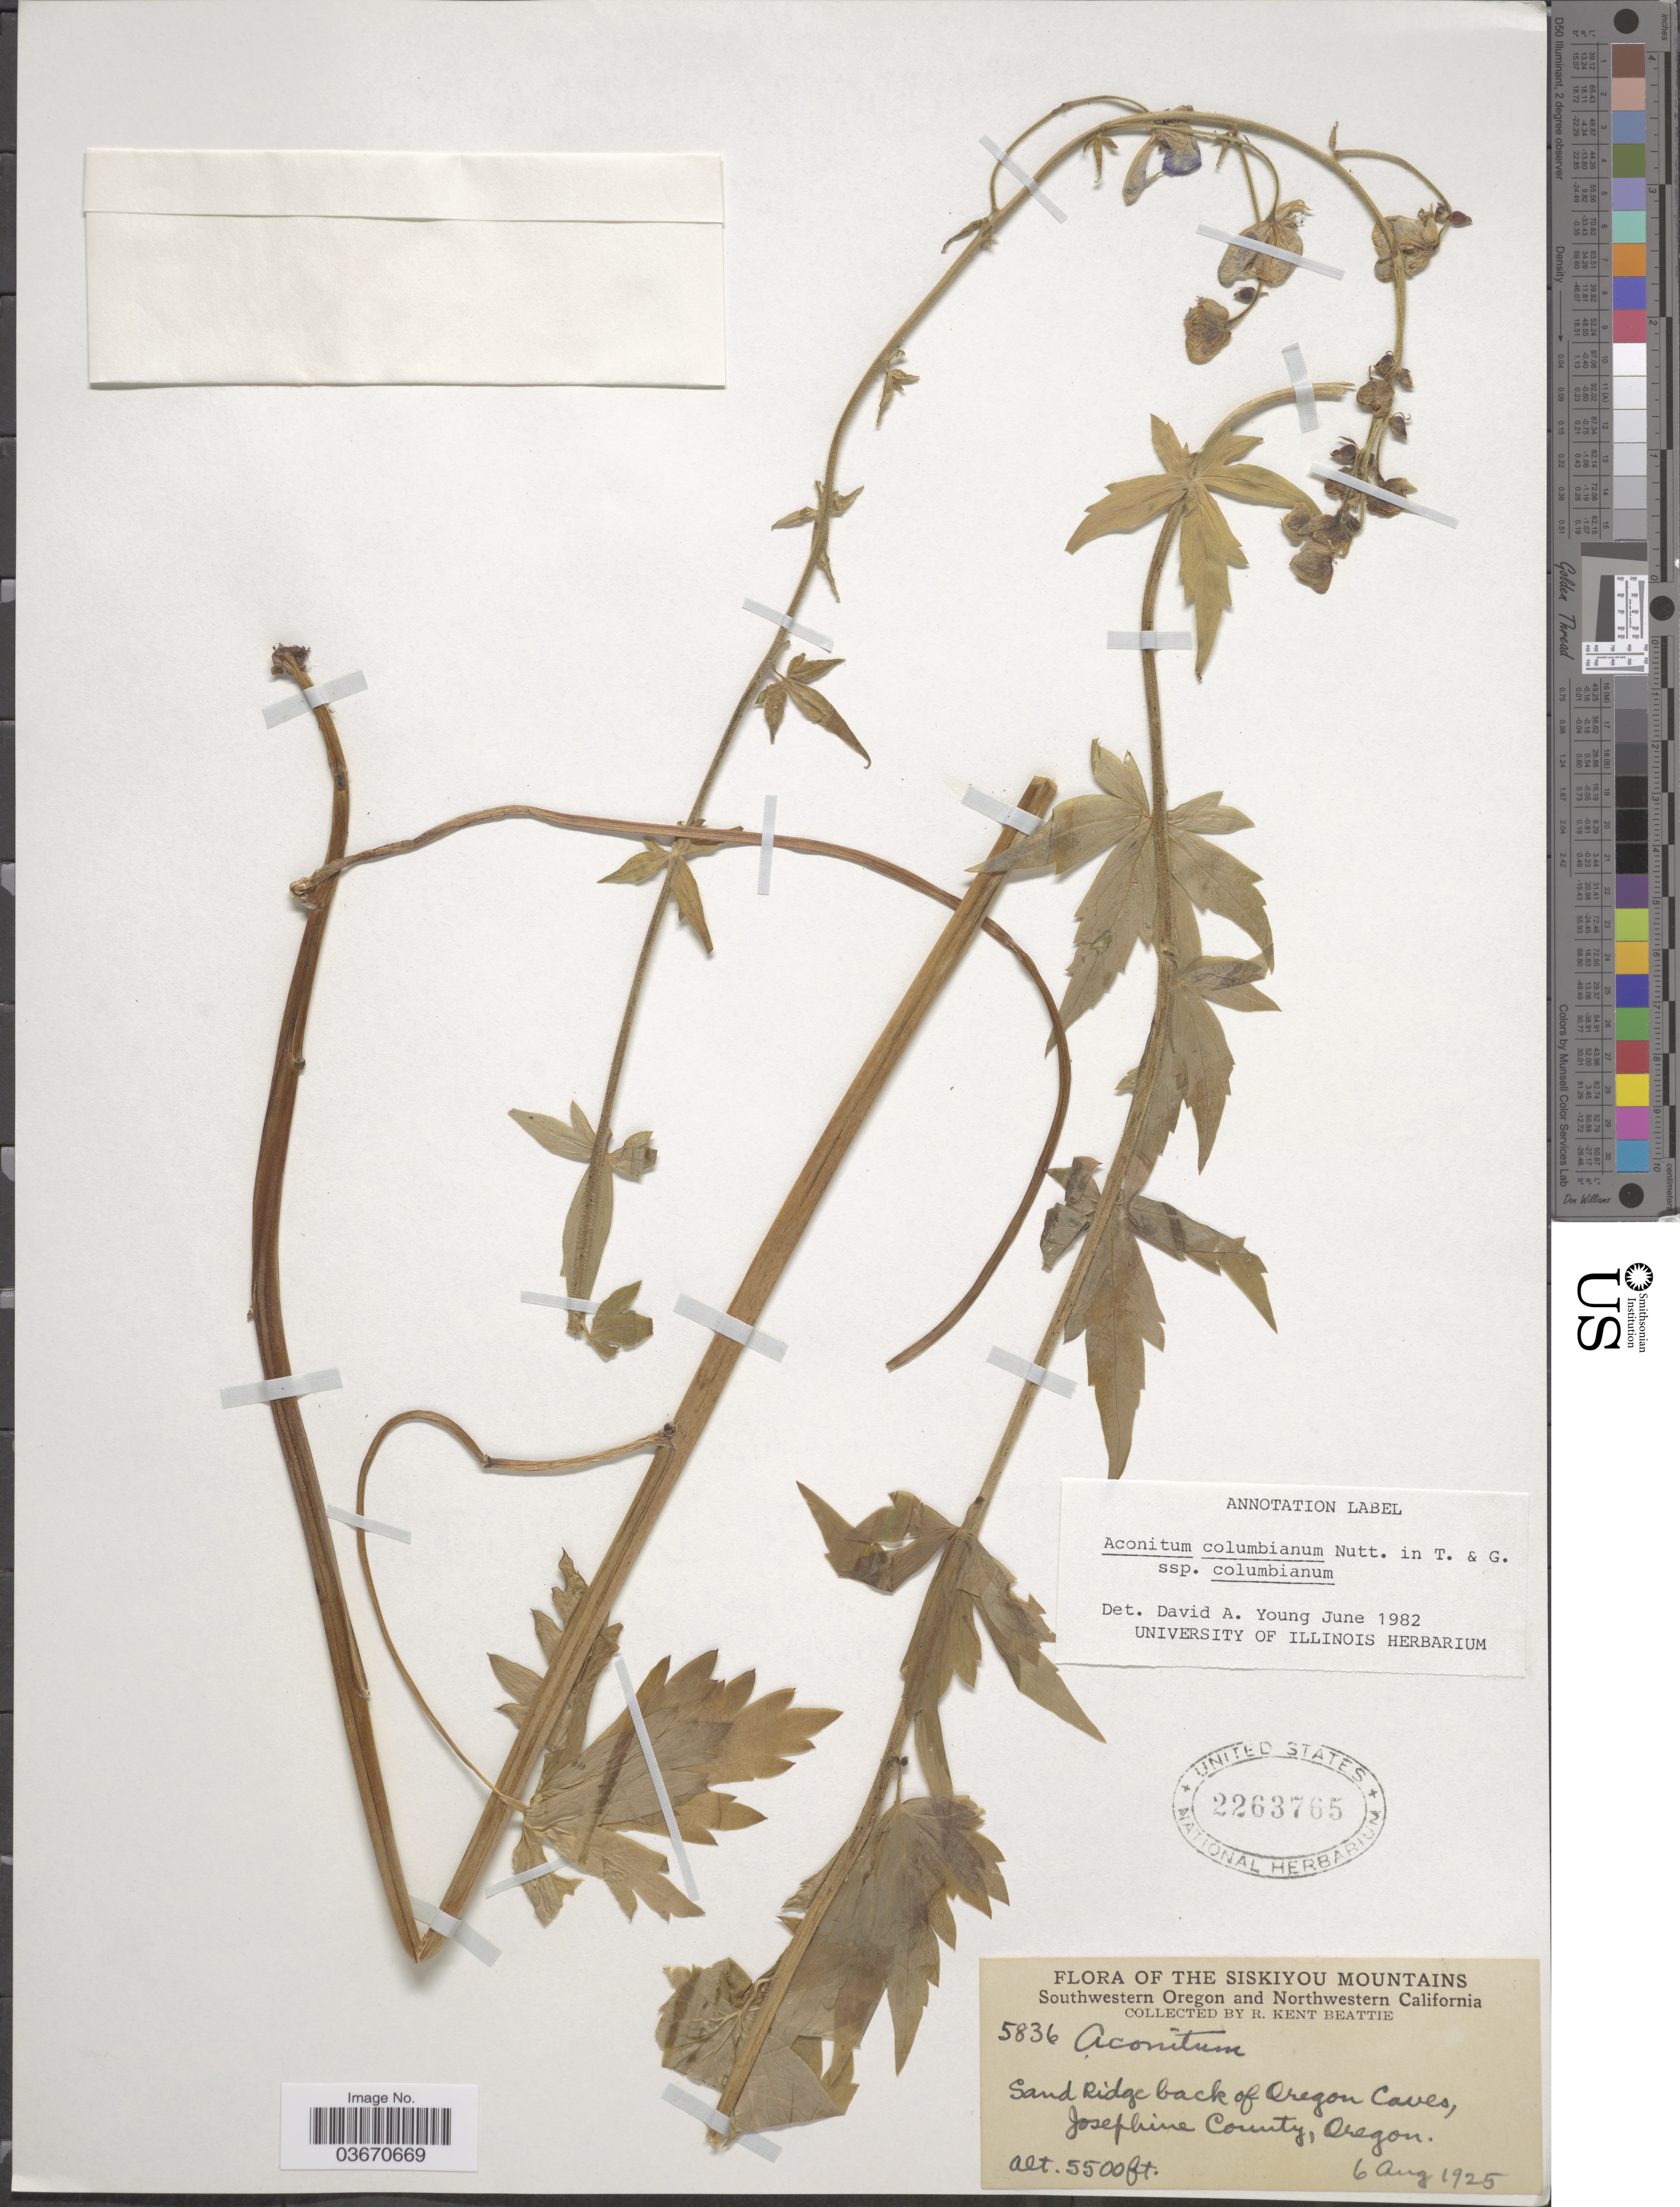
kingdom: Plantae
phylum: Tracheophyta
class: Magnoliopsida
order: Ranunculales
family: Ranunculaceae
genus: Aconitum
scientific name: Aconitum columbianum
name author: Nutt.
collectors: R. K. Beattie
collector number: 5836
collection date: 1925-08-06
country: United States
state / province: Oregon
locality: The Siskiyou Mountains. Southwestern Oregon. Sand Ridge back of Oregon Caves, Josephine County.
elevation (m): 1676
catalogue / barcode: US 2263765